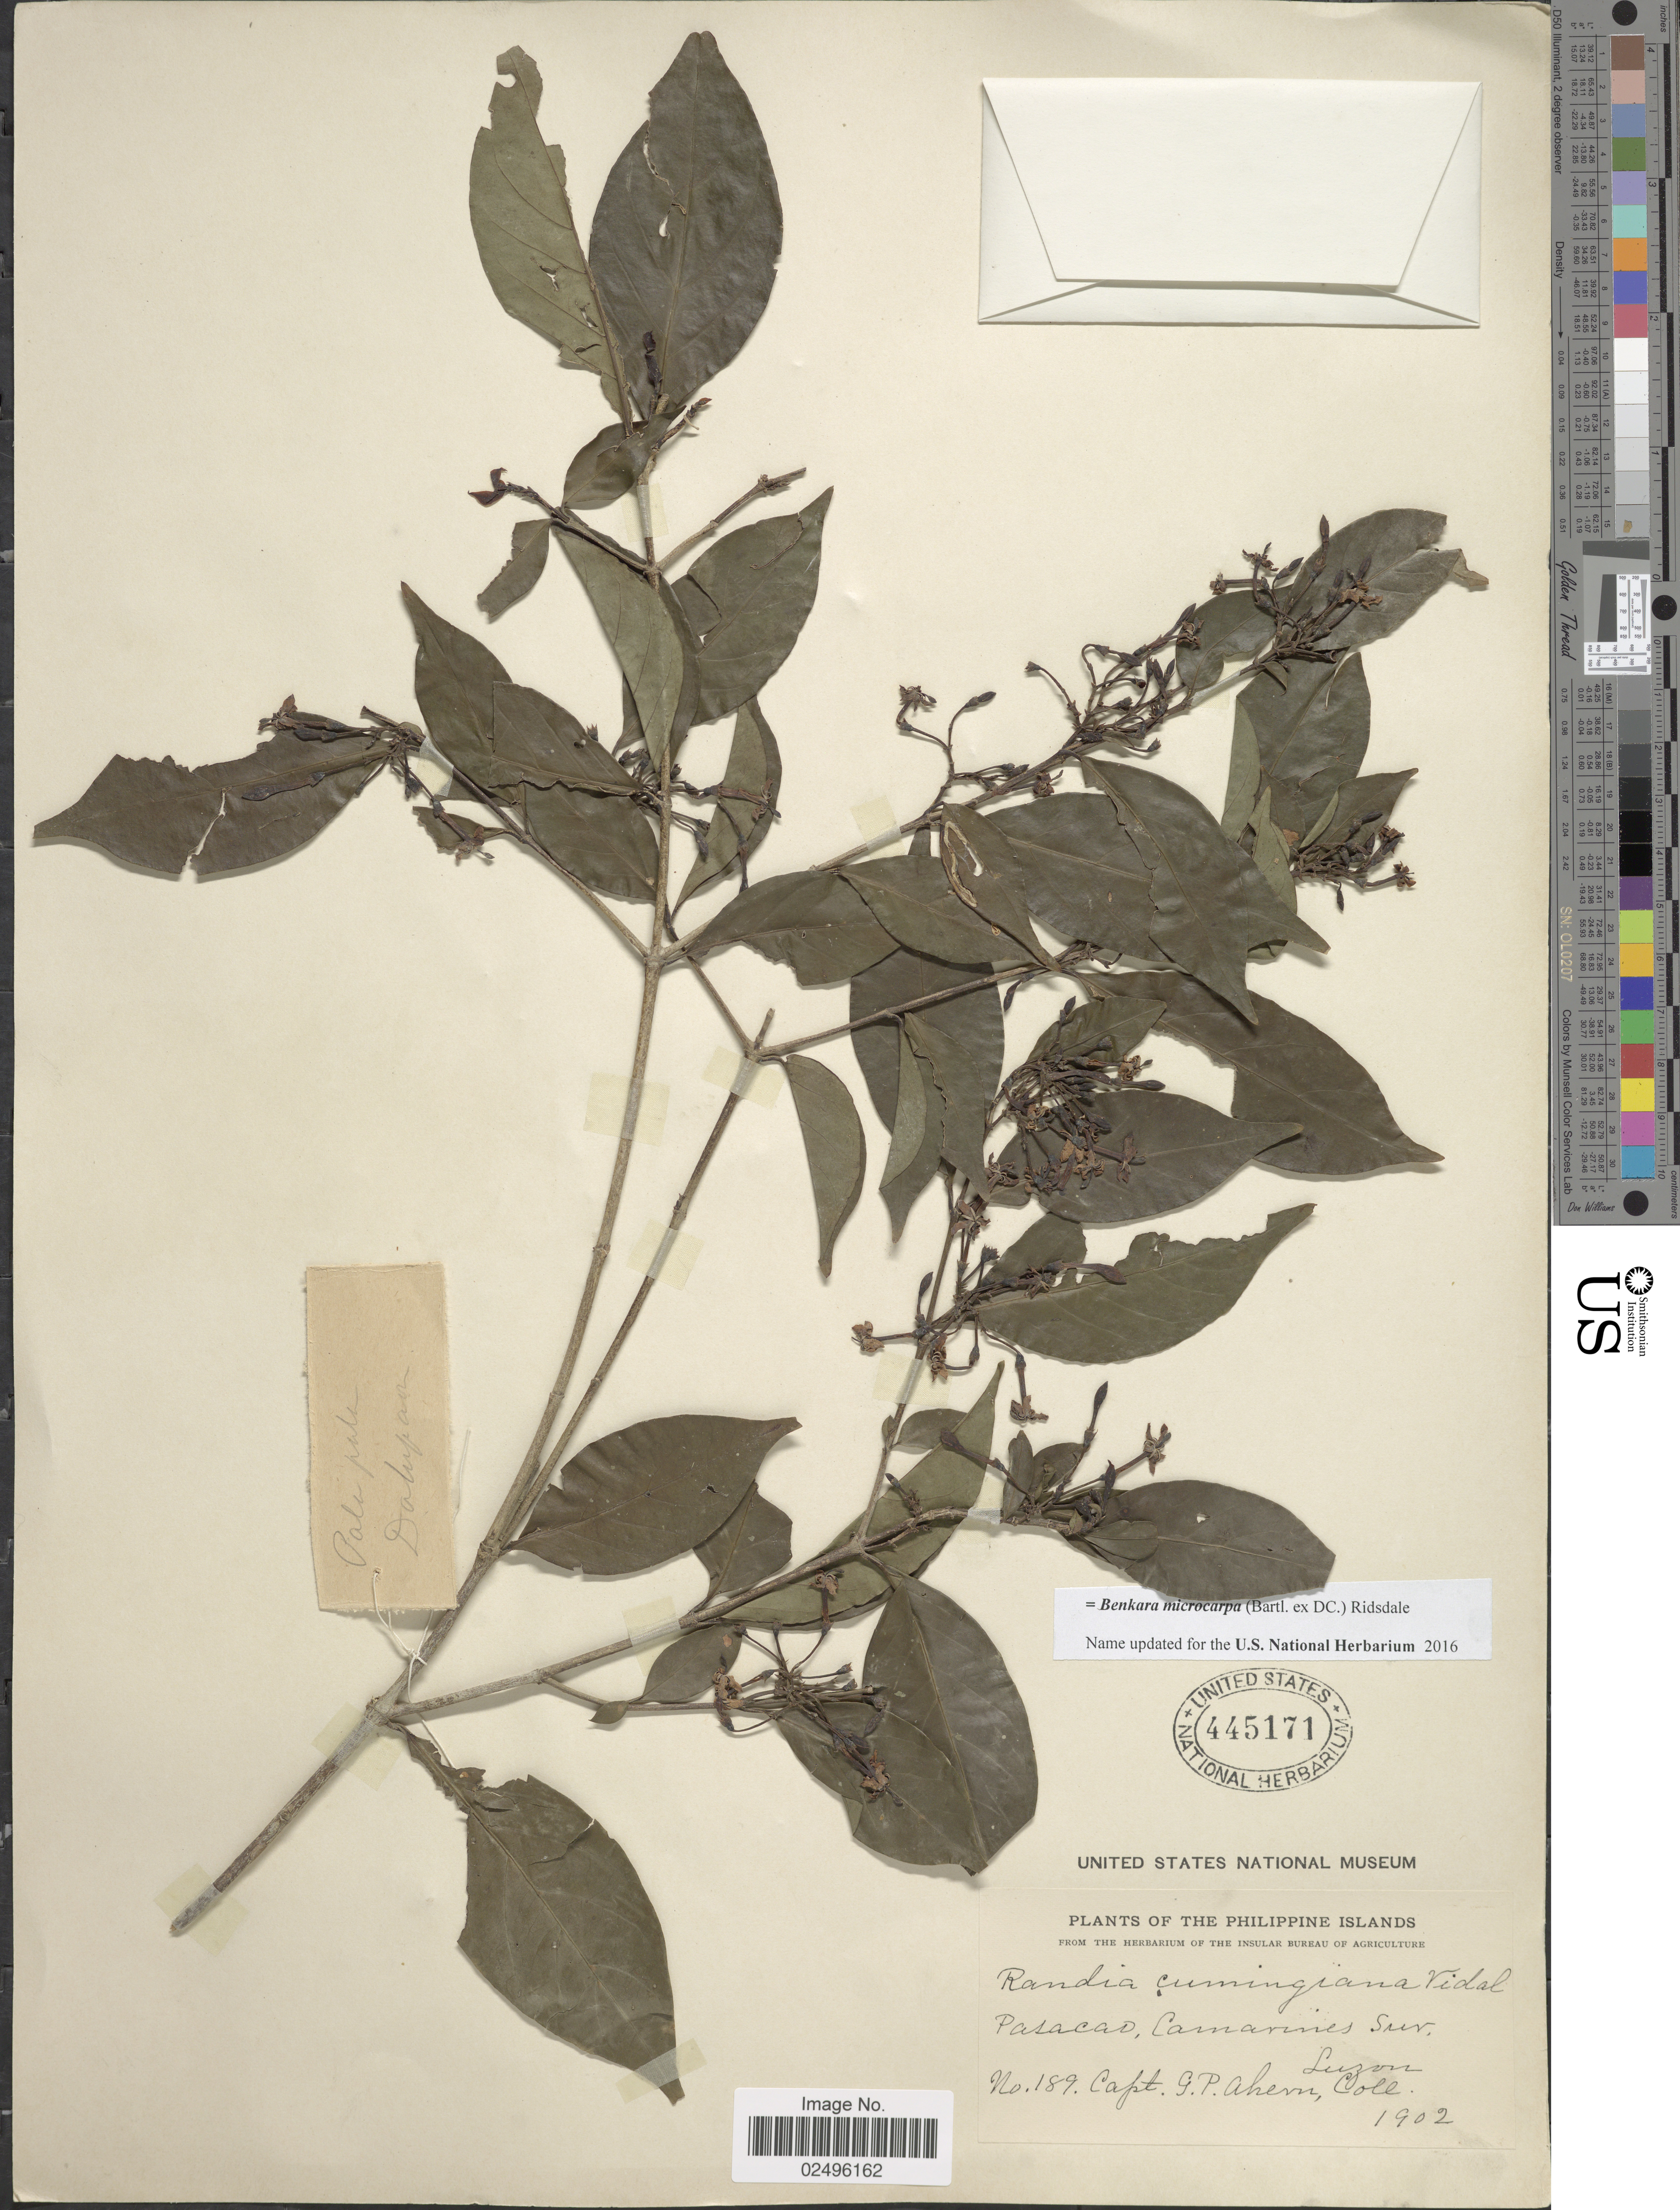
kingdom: Plantae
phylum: Tracheophyta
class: Magnoliopsida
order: Gentianales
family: Rubiaceae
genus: Fagerlindia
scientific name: Fagerlindia microcarpa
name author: (Bartl. ex DC.) Ridsdale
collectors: G. Ahern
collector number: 189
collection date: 1902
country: Philippines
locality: The Philippine Islands, Pasacao, Camarines Sur, Luzon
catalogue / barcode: US 445171